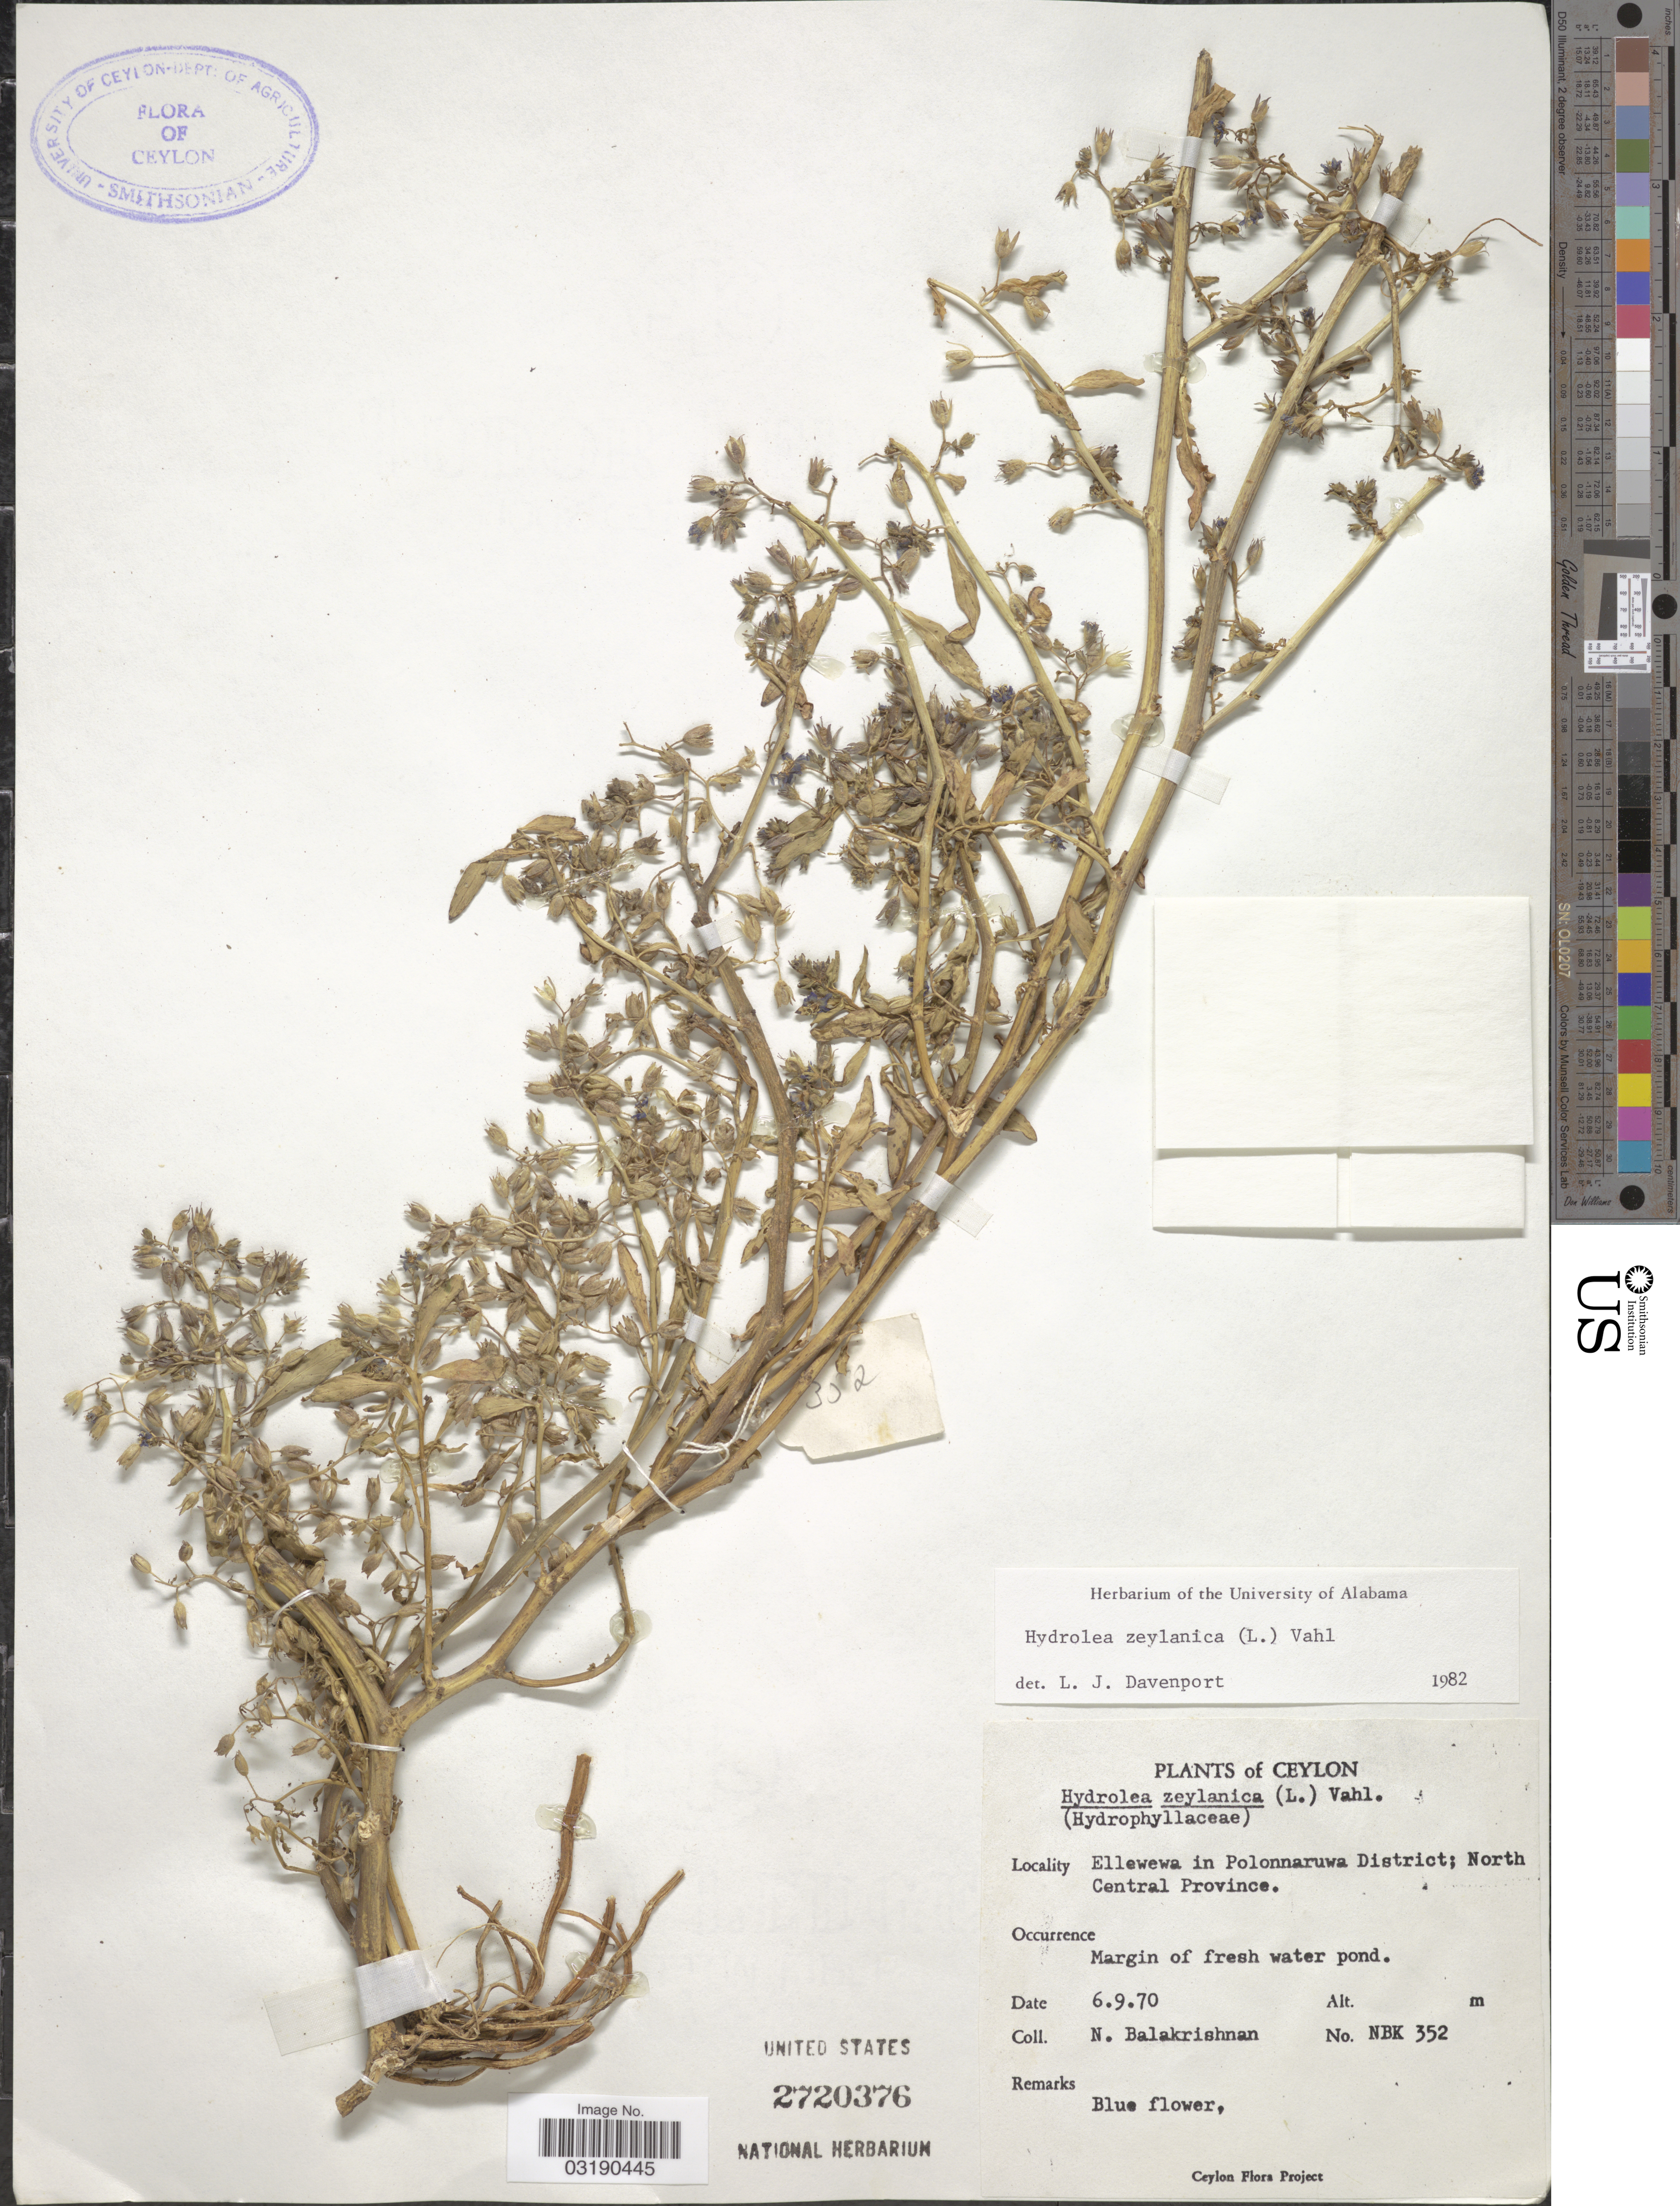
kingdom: Plantae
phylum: Tracheophyta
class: Magnoliopsida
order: Solanales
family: Hydroleaceae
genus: Hydrolea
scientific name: Hydrolea zeylanica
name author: (L.) Vahl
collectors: N. Balakrishnan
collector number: NBK352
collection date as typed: Transcribed d/m/y: 6/9/70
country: Sri Lanka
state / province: North Central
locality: Ceylon. Ellewewa in Polonnaruwa District; North Central Province.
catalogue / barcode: US 2720376